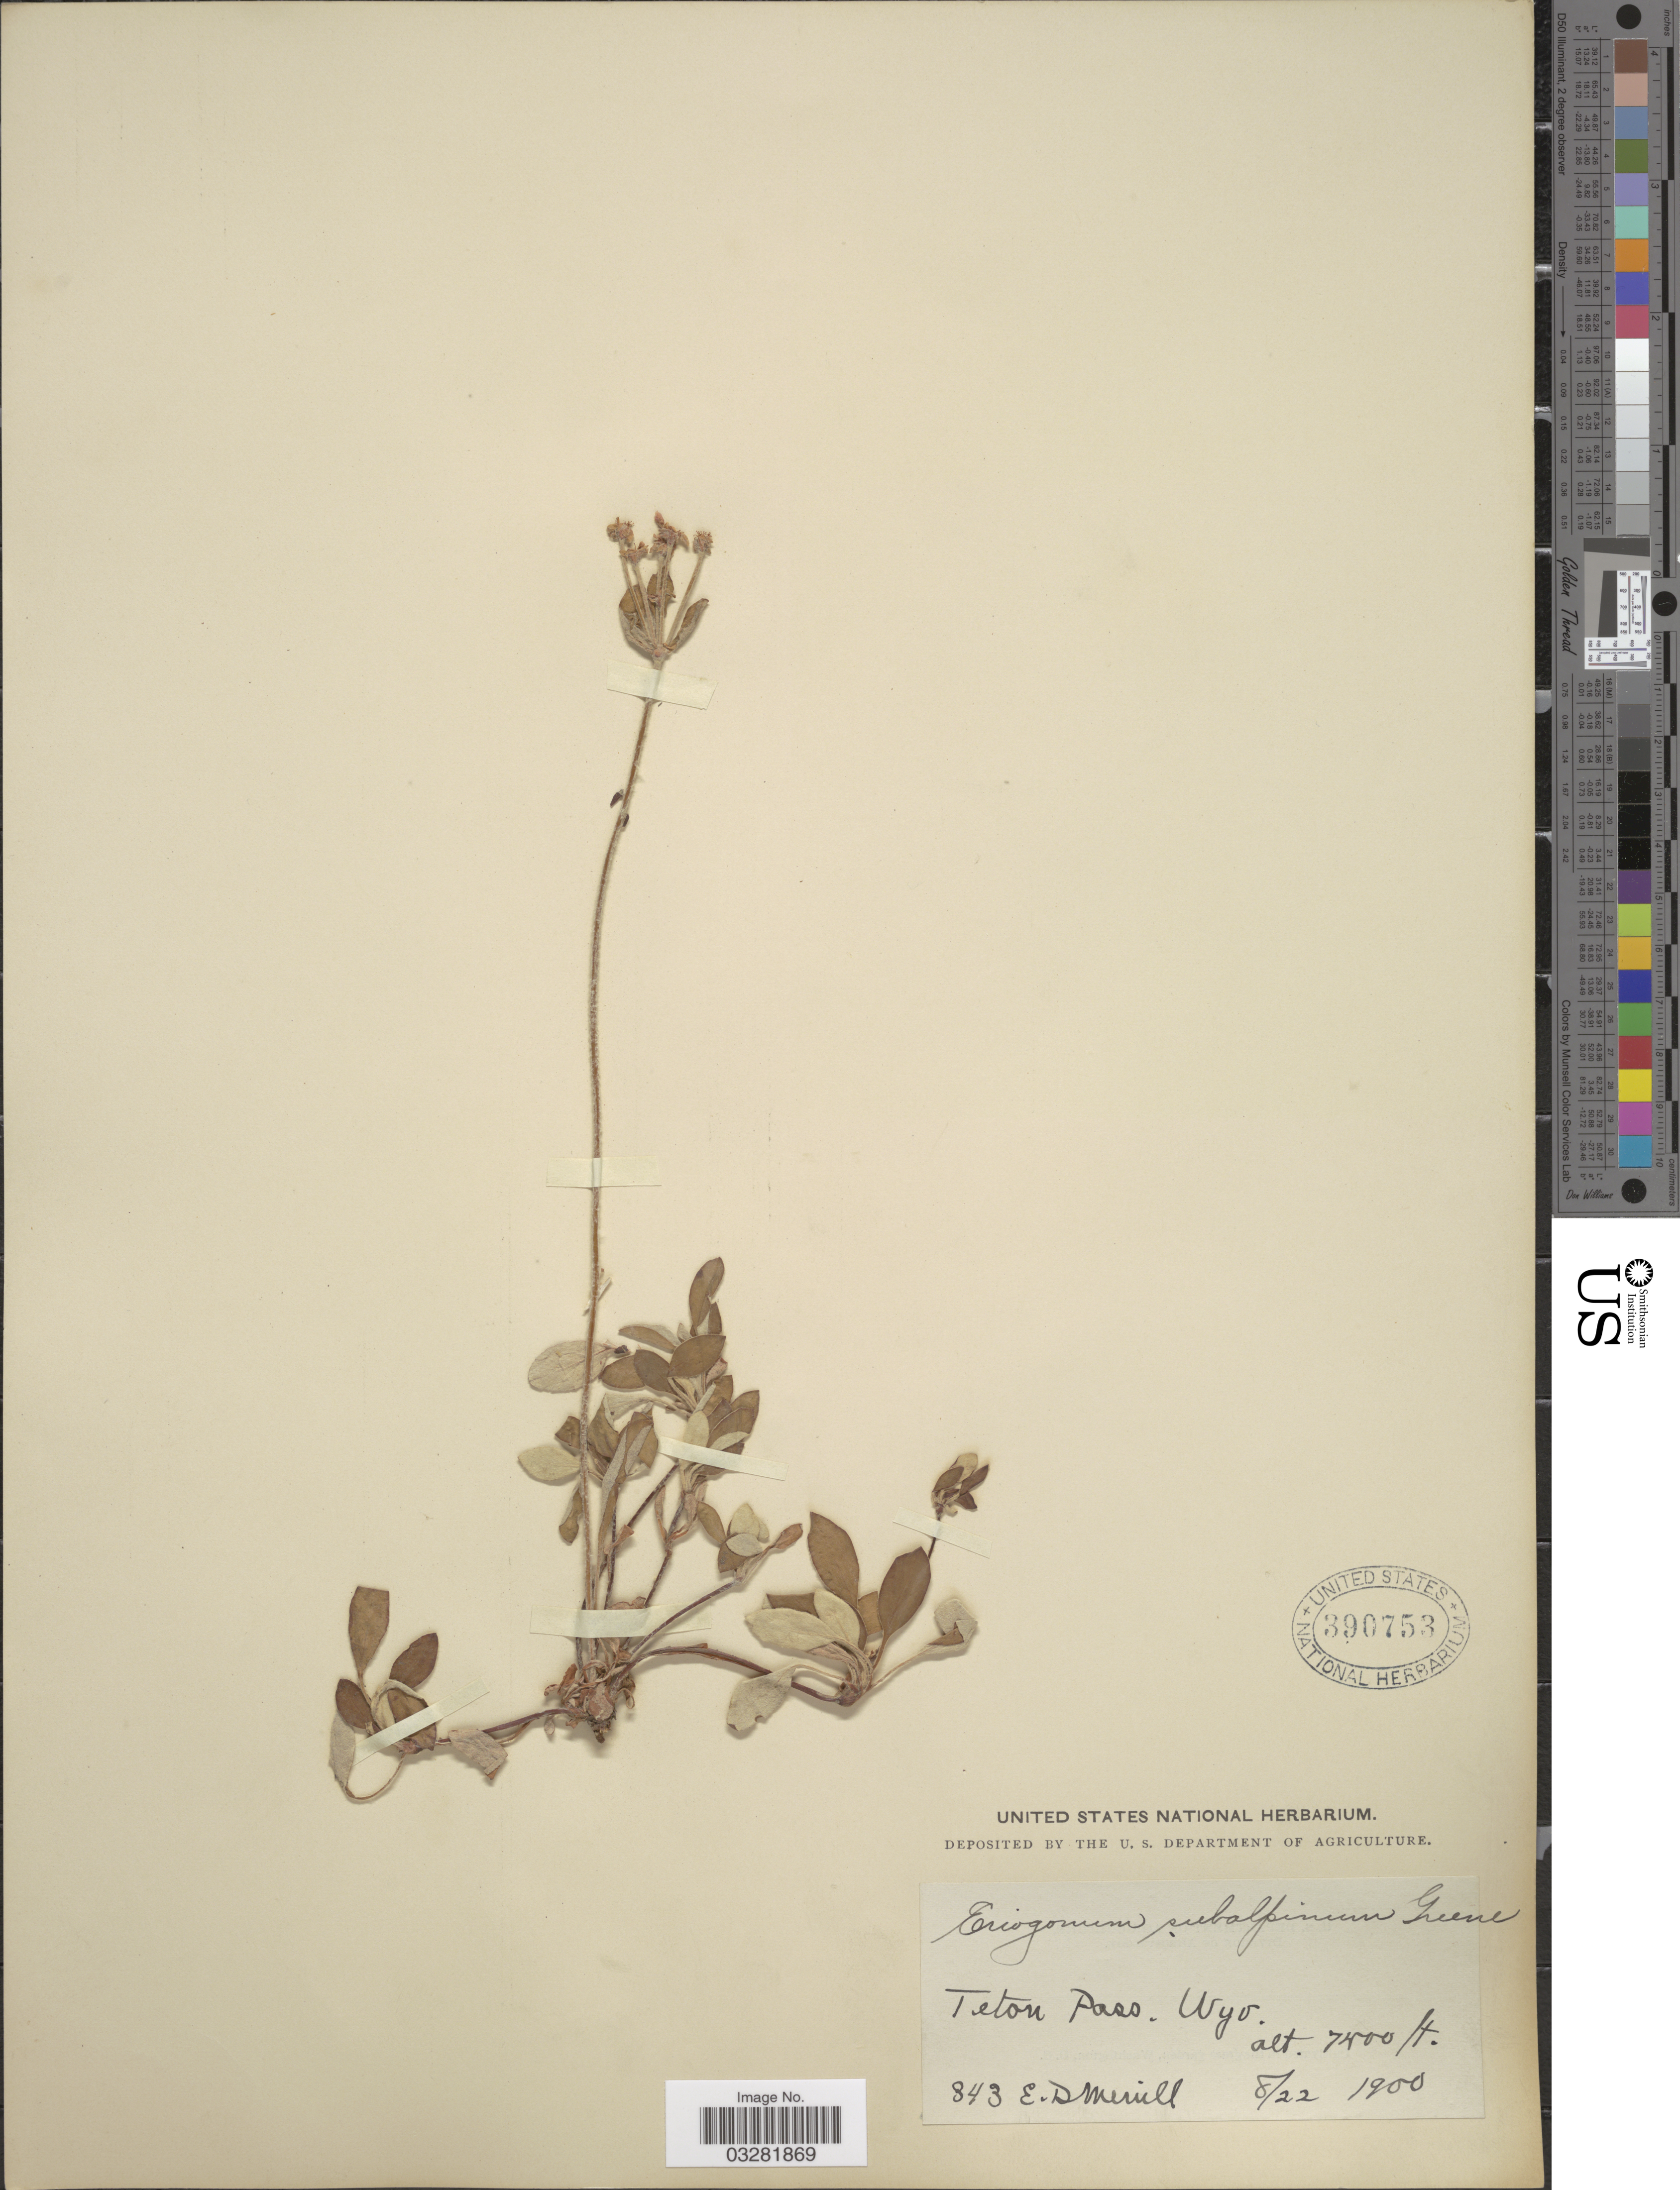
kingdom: Plantae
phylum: Tracheophyta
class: Magnoliopsida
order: Caryophyllales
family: Polygonaceae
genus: Eriogonum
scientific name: Eriogonum umbellatum var. subalpinum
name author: M.E. Jones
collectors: E. D. Merrill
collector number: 843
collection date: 1900-08-22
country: United States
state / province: Wyoming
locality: Teton Pass.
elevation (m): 2256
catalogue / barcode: US 390753